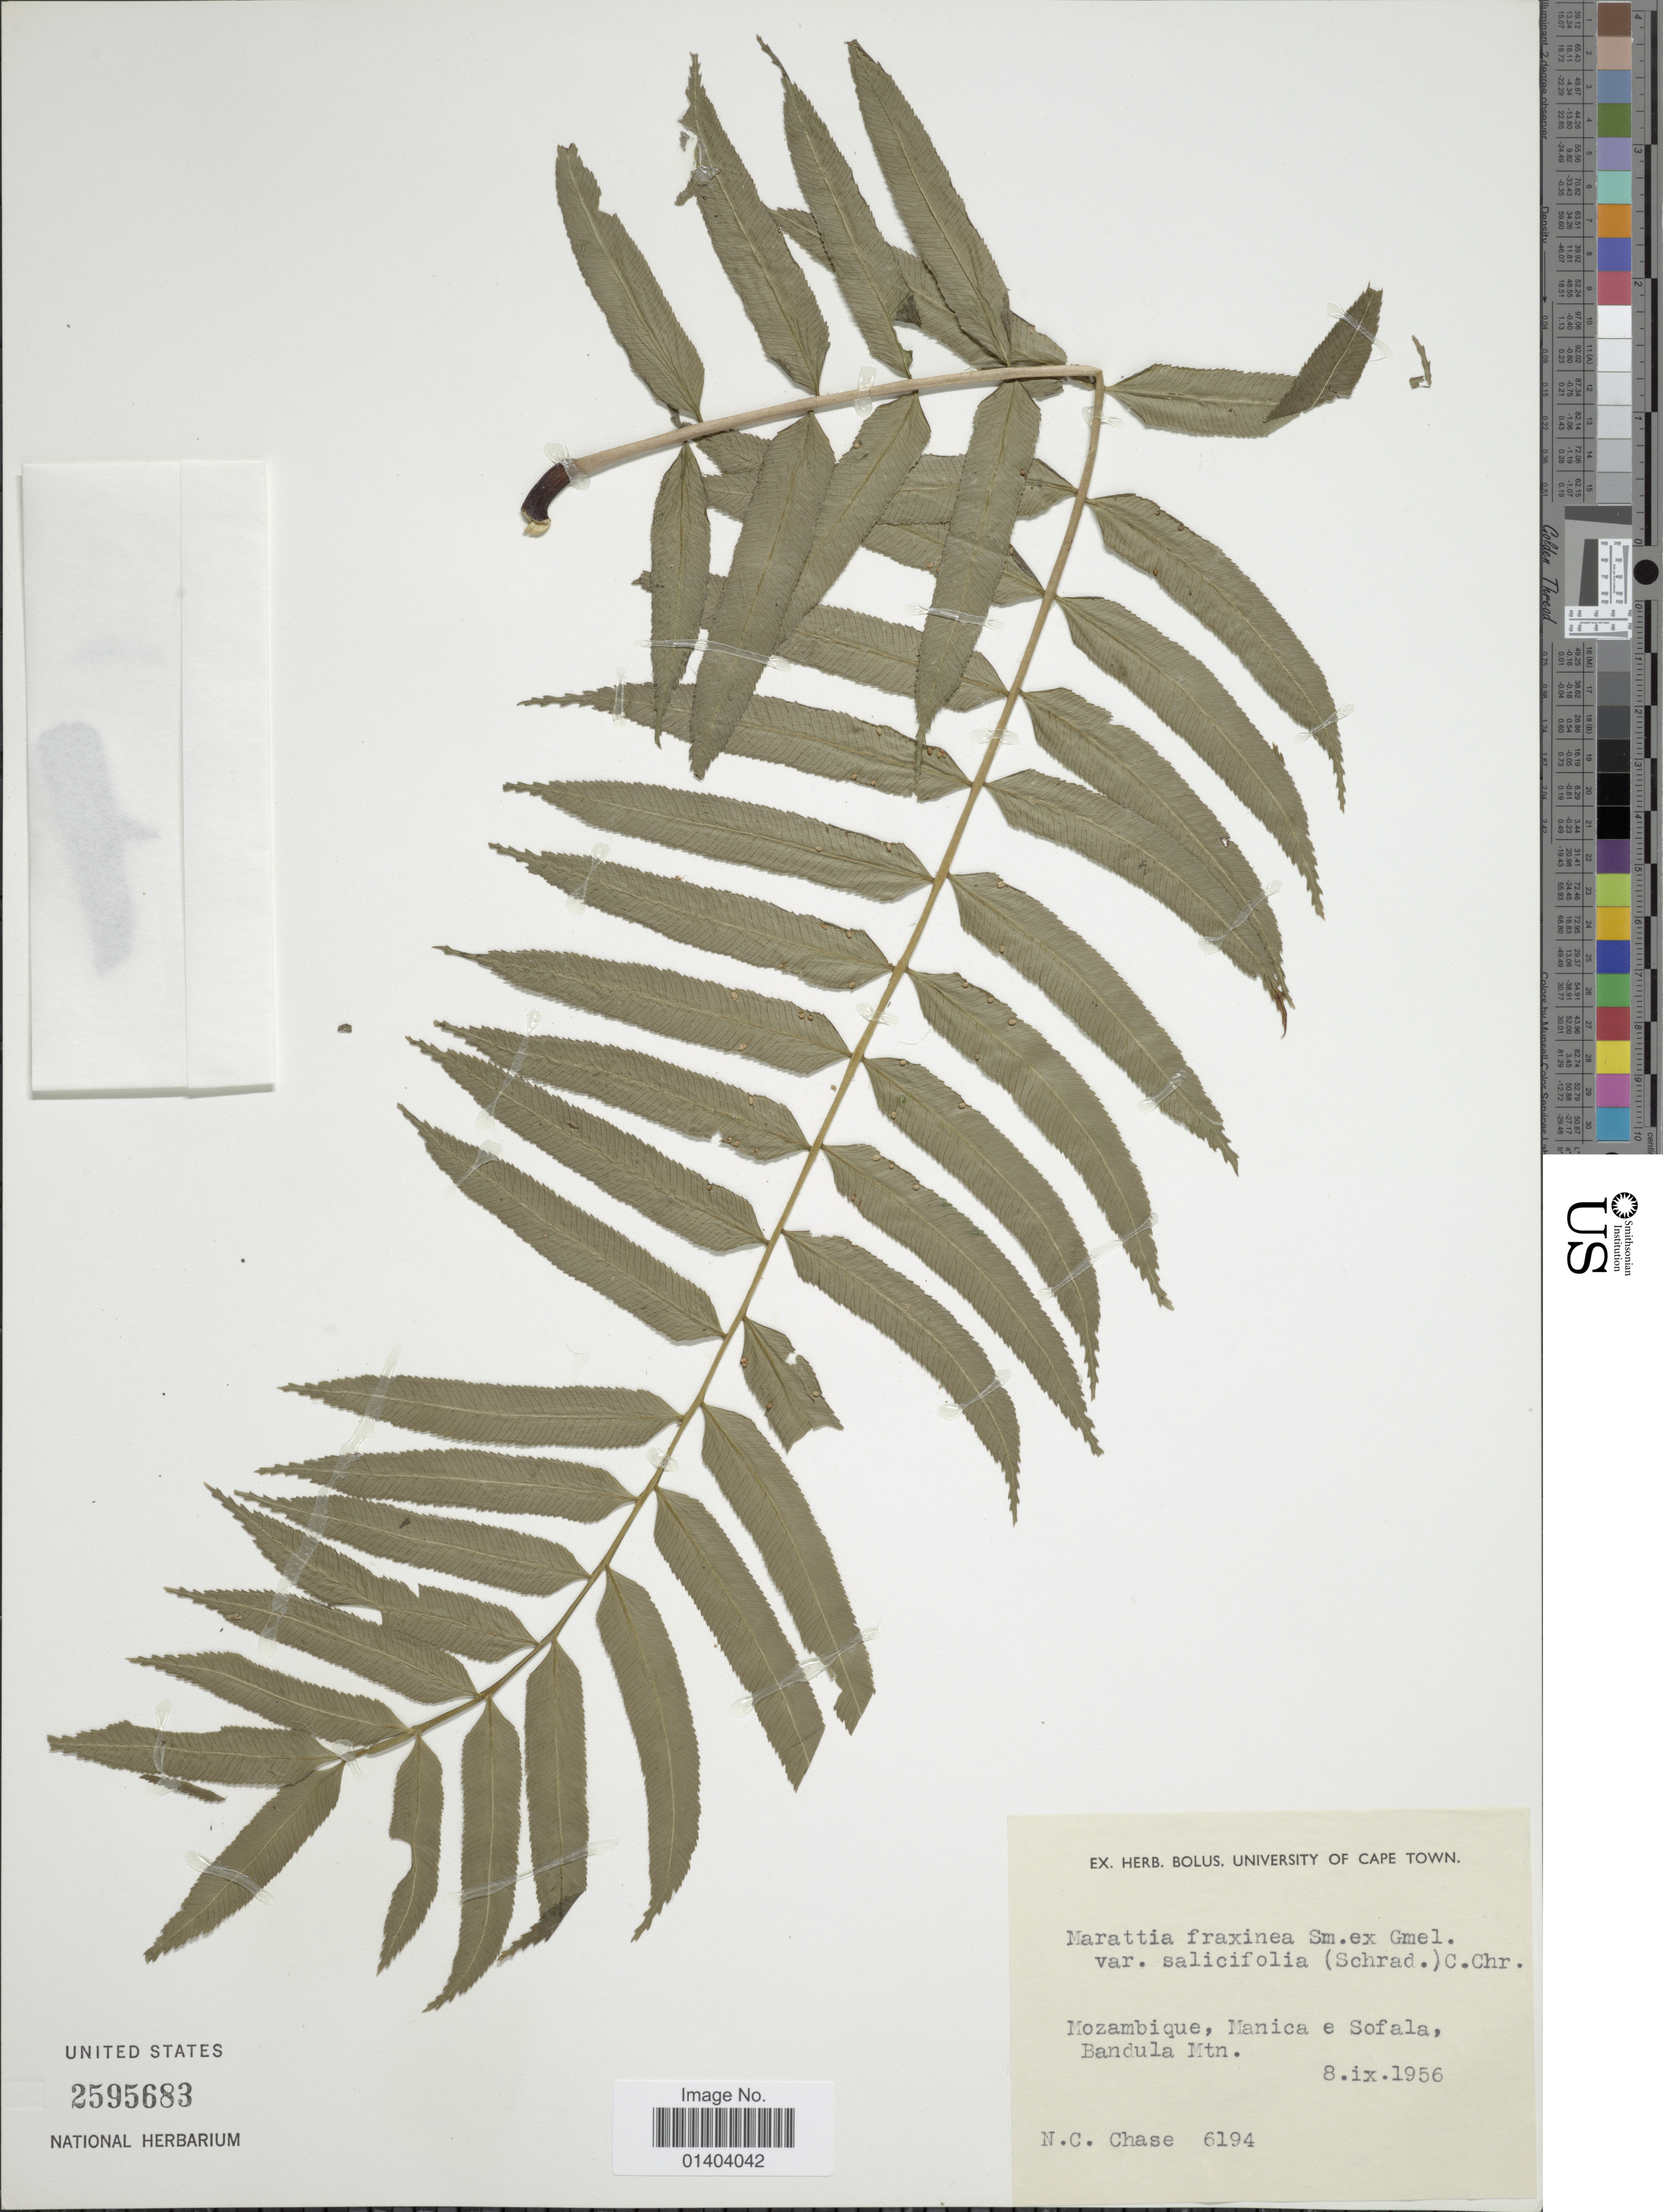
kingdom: Plantae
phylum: Tracheophyta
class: Polypodiopsida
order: Marattiales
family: Marattiaceae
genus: Ptisana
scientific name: Ptisana fraxinea var. salicifolia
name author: (Schrad.) Murdock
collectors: N. C. Chase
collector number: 6194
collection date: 1956-09-08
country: Mozambique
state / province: Manica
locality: Sofala, bandula Mtn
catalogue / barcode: US 2595683